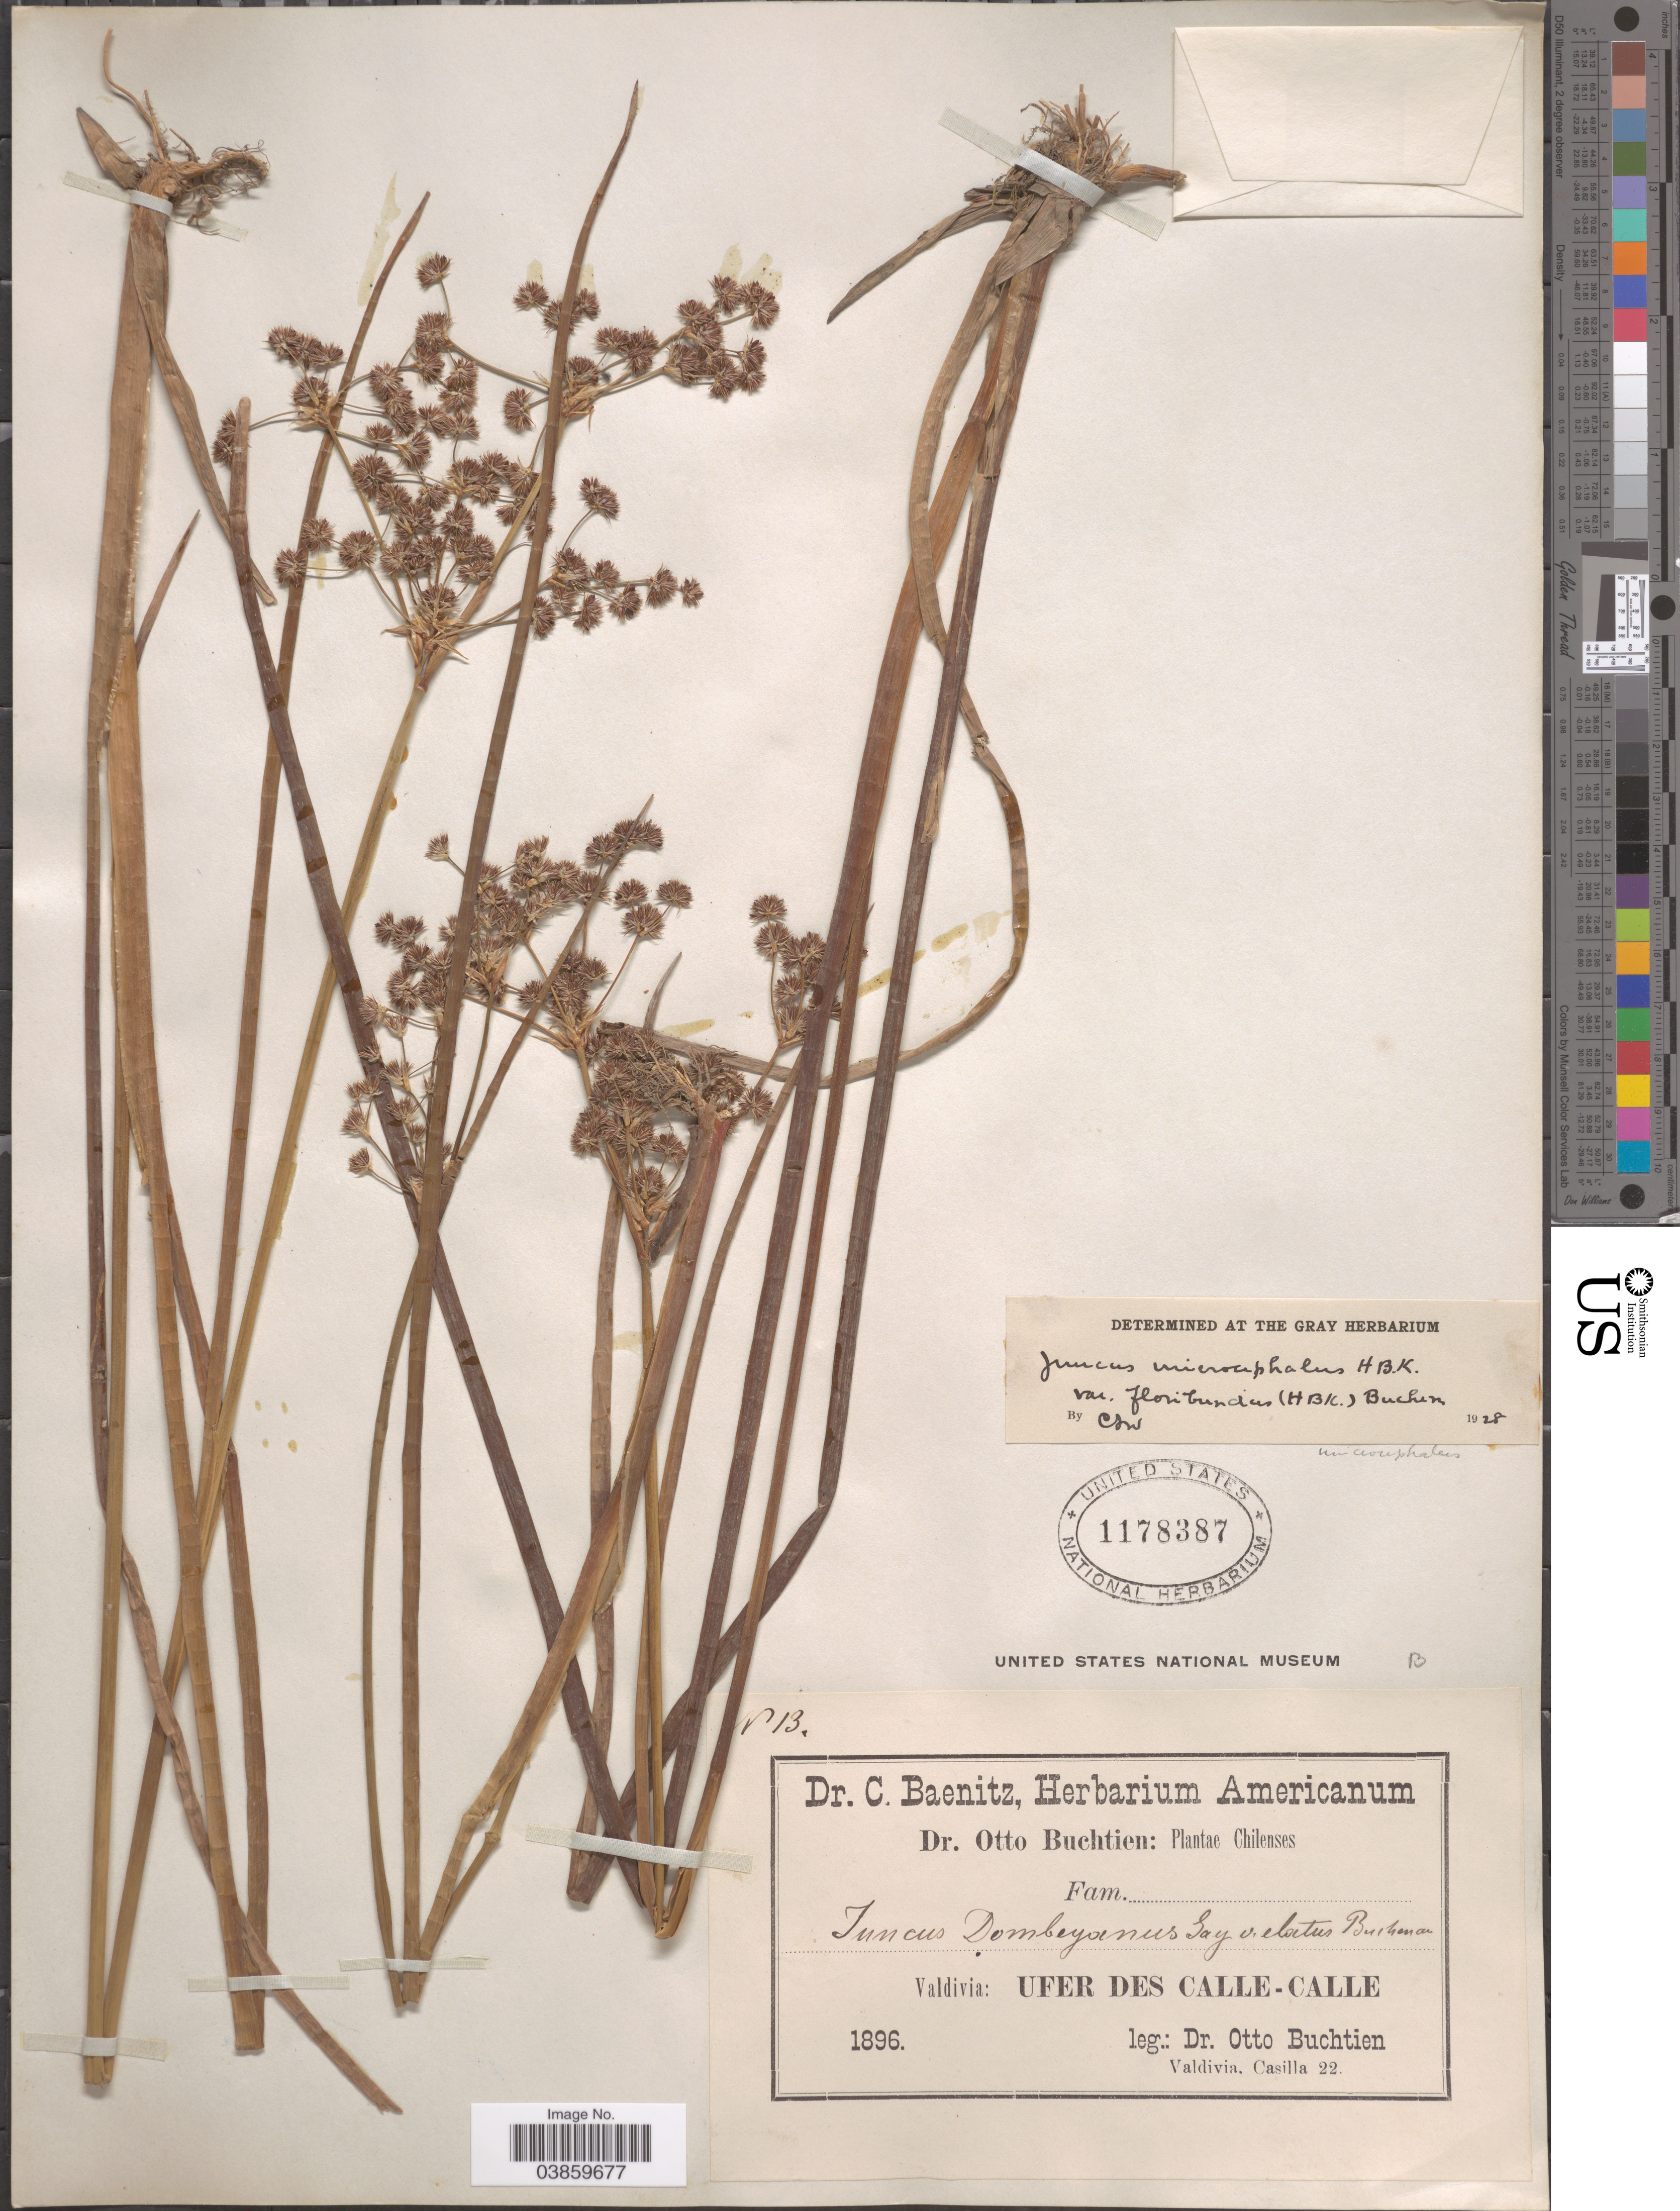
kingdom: Plantae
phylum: Tracheophyta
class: Liliopsida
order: Poales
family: Juncaceae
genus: Juncus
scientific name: Juncus microcephalus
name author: Kunth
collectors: O. Buchtien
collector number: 13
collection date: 1896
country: Chile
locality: Valdivia: Ufer des Calle-Calle.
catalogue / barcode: US 1178387